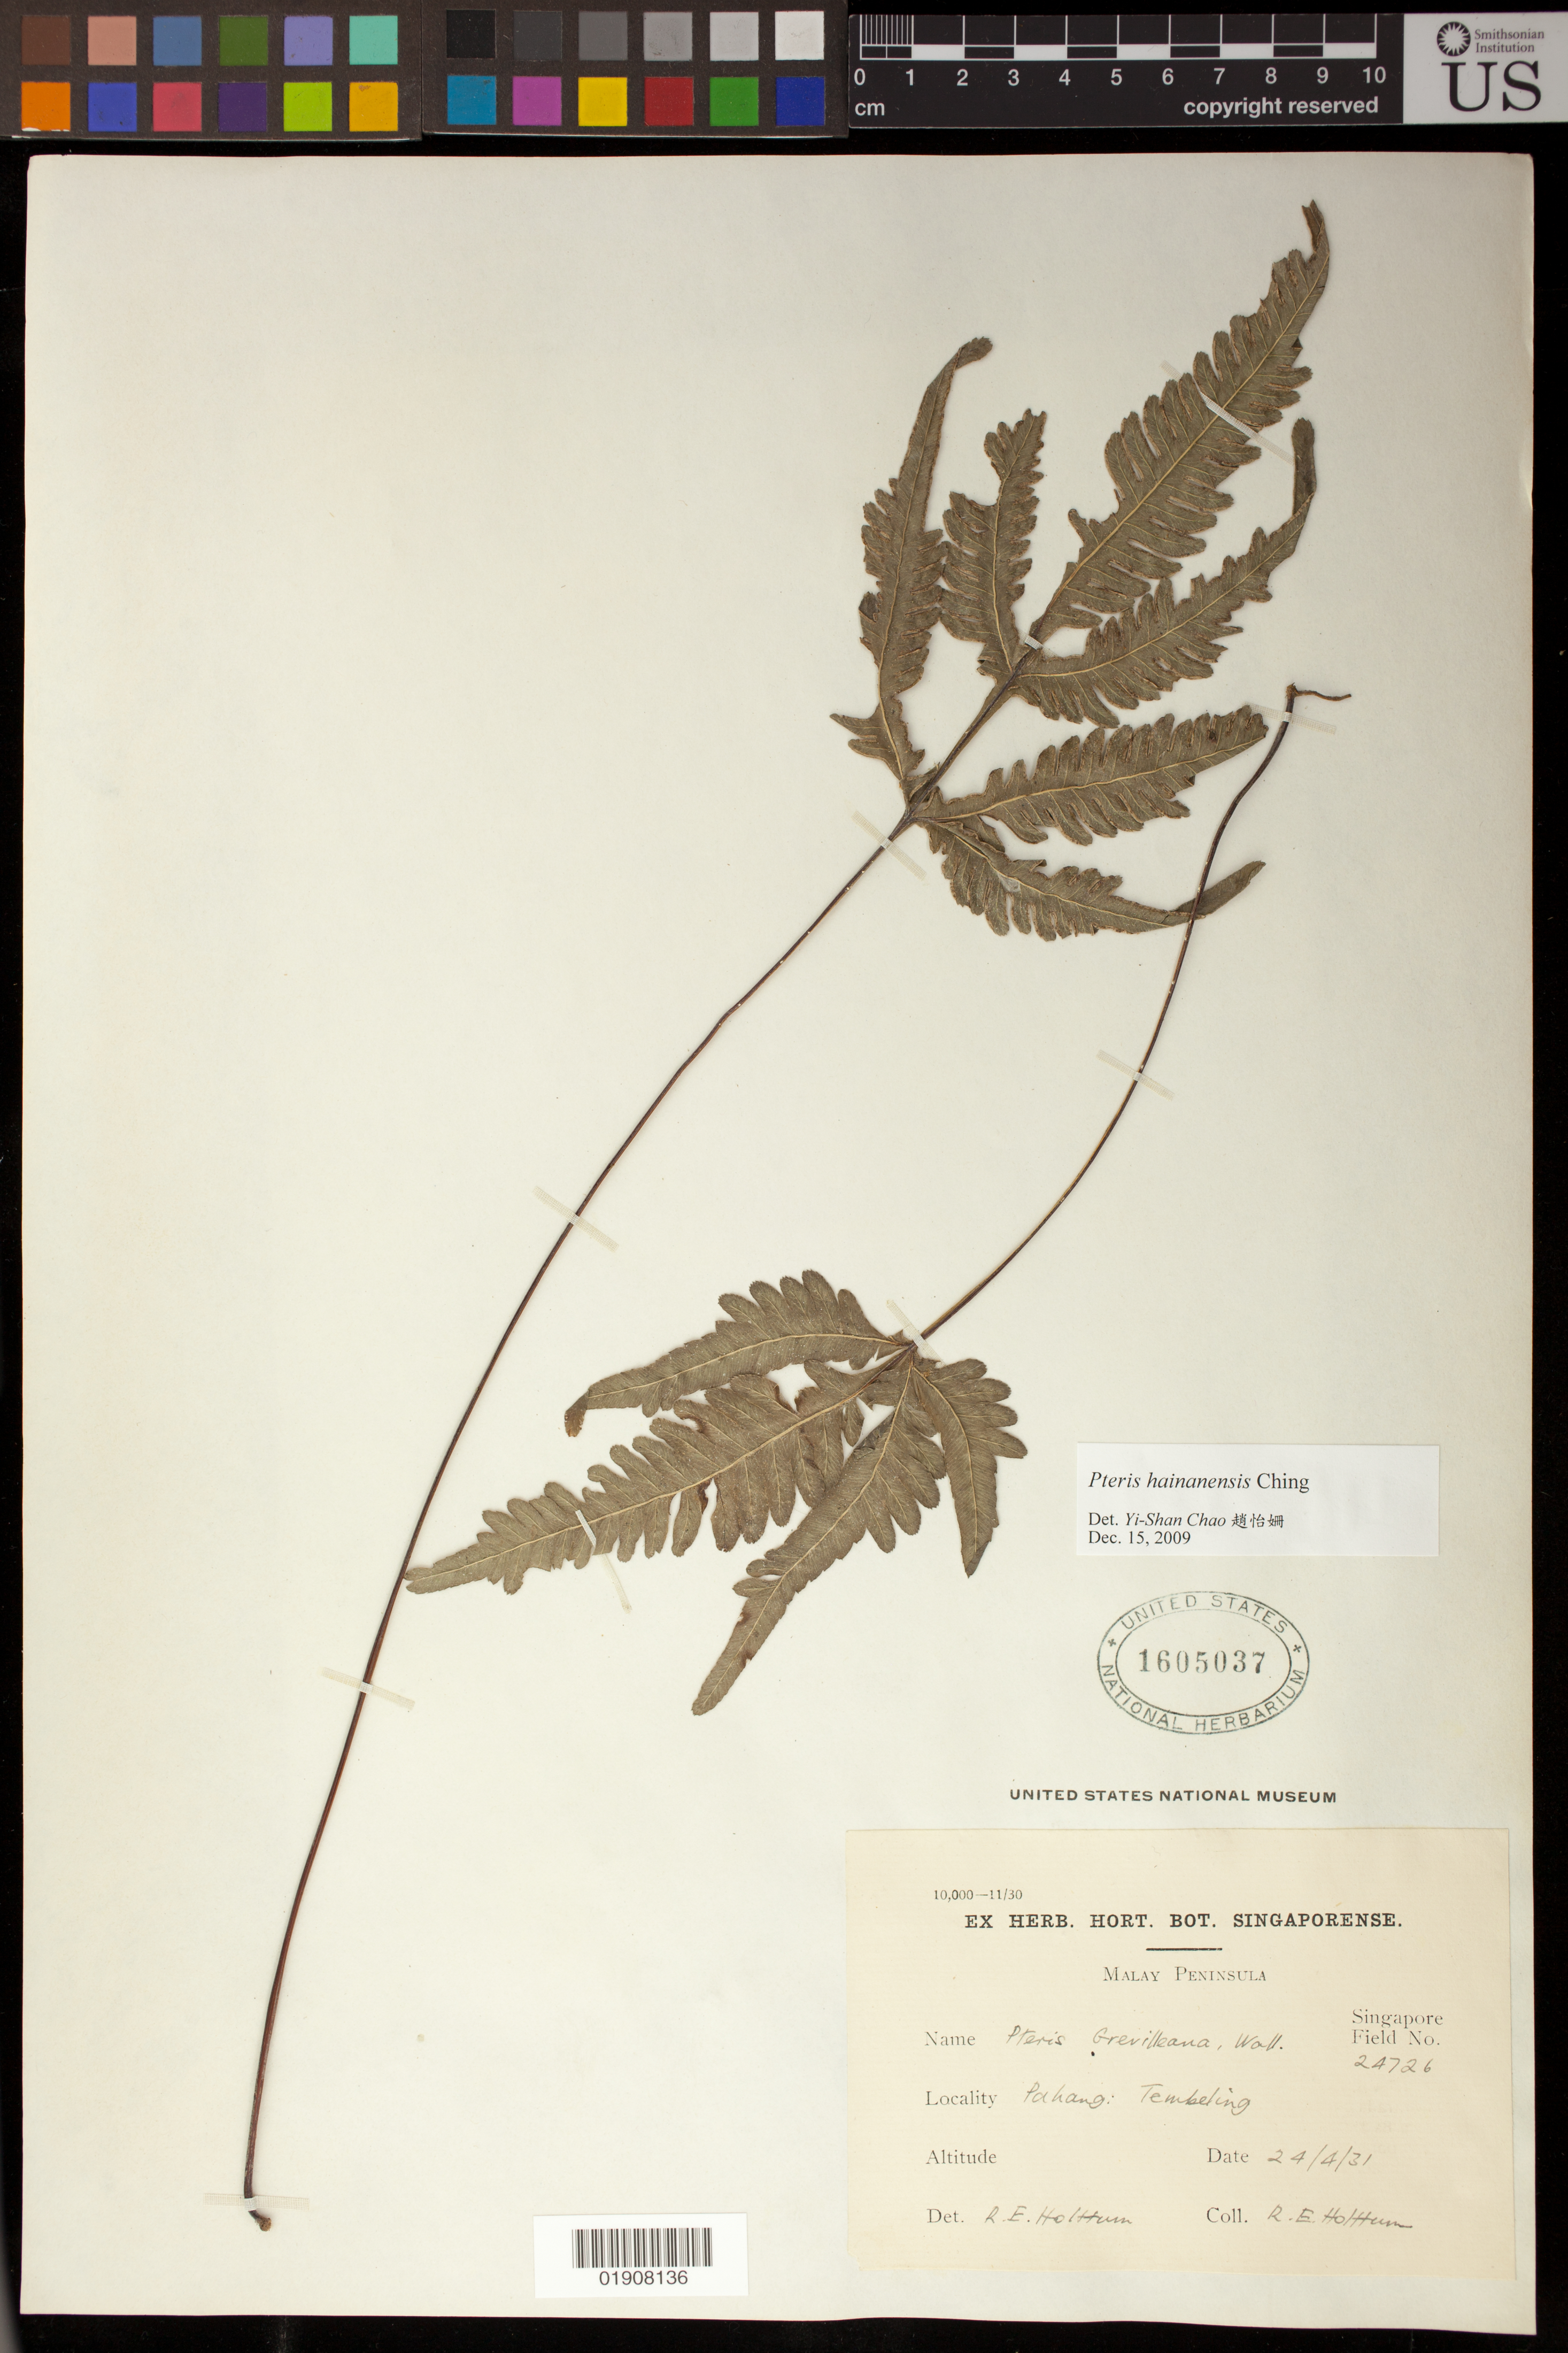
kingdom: Plantae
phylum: Tracheophyta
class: Polypodiopsida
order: Polypodiales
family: Pteridaceae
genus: Pteris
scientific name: Pteris hainanensis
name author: Ching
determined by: Chao, Yi-Shan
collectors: R. E. Holttum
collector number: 24726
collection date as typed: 24/4/31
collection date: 1931-04-24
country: Malaysia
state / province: Pahang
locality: Tembeling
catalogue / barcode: US 1605037